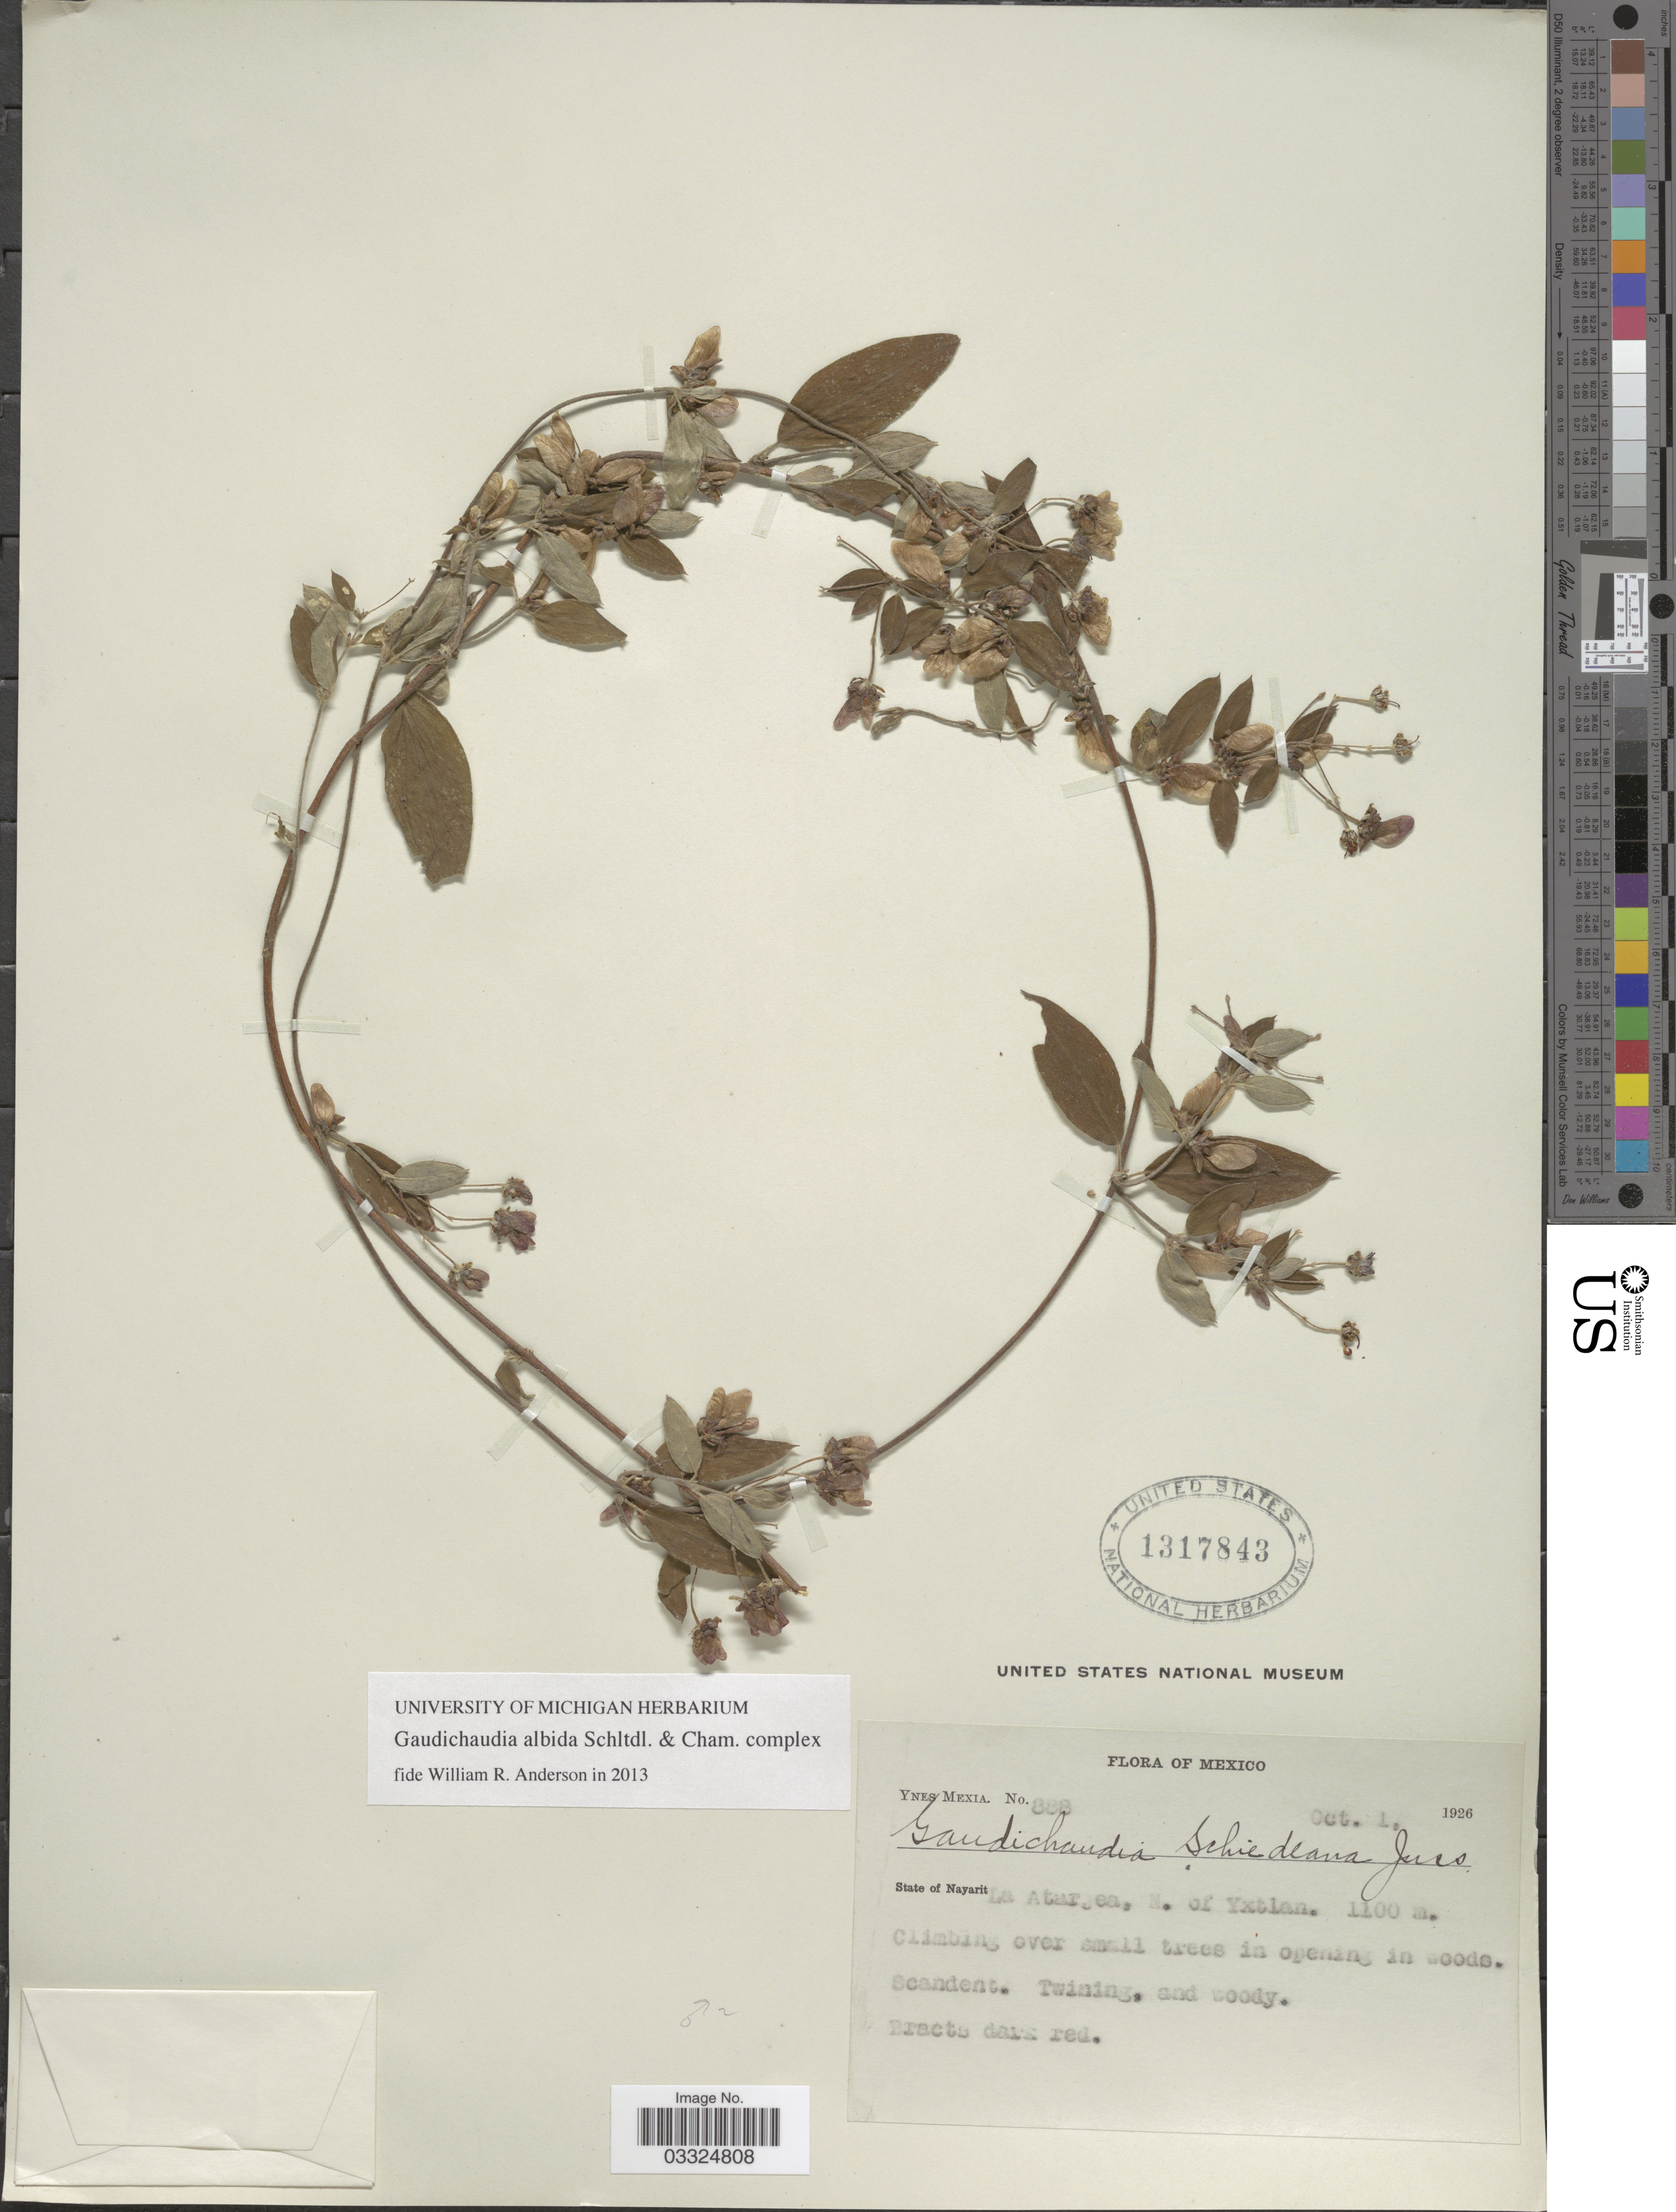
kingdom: Plantae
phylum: Tracheophyta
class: Magnoliopsida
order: Malpighiales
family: Malpighiaceae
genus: Gaudichaudia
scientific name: Gaudichaudia albida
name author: Schltdl. & Cham.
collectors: Y. Mexia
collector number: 888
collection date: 1926-10-01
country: Mexico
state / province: Nayarit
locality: La Atargea, N. of Yxtlan.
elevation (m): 1100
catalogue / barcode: US 1317843